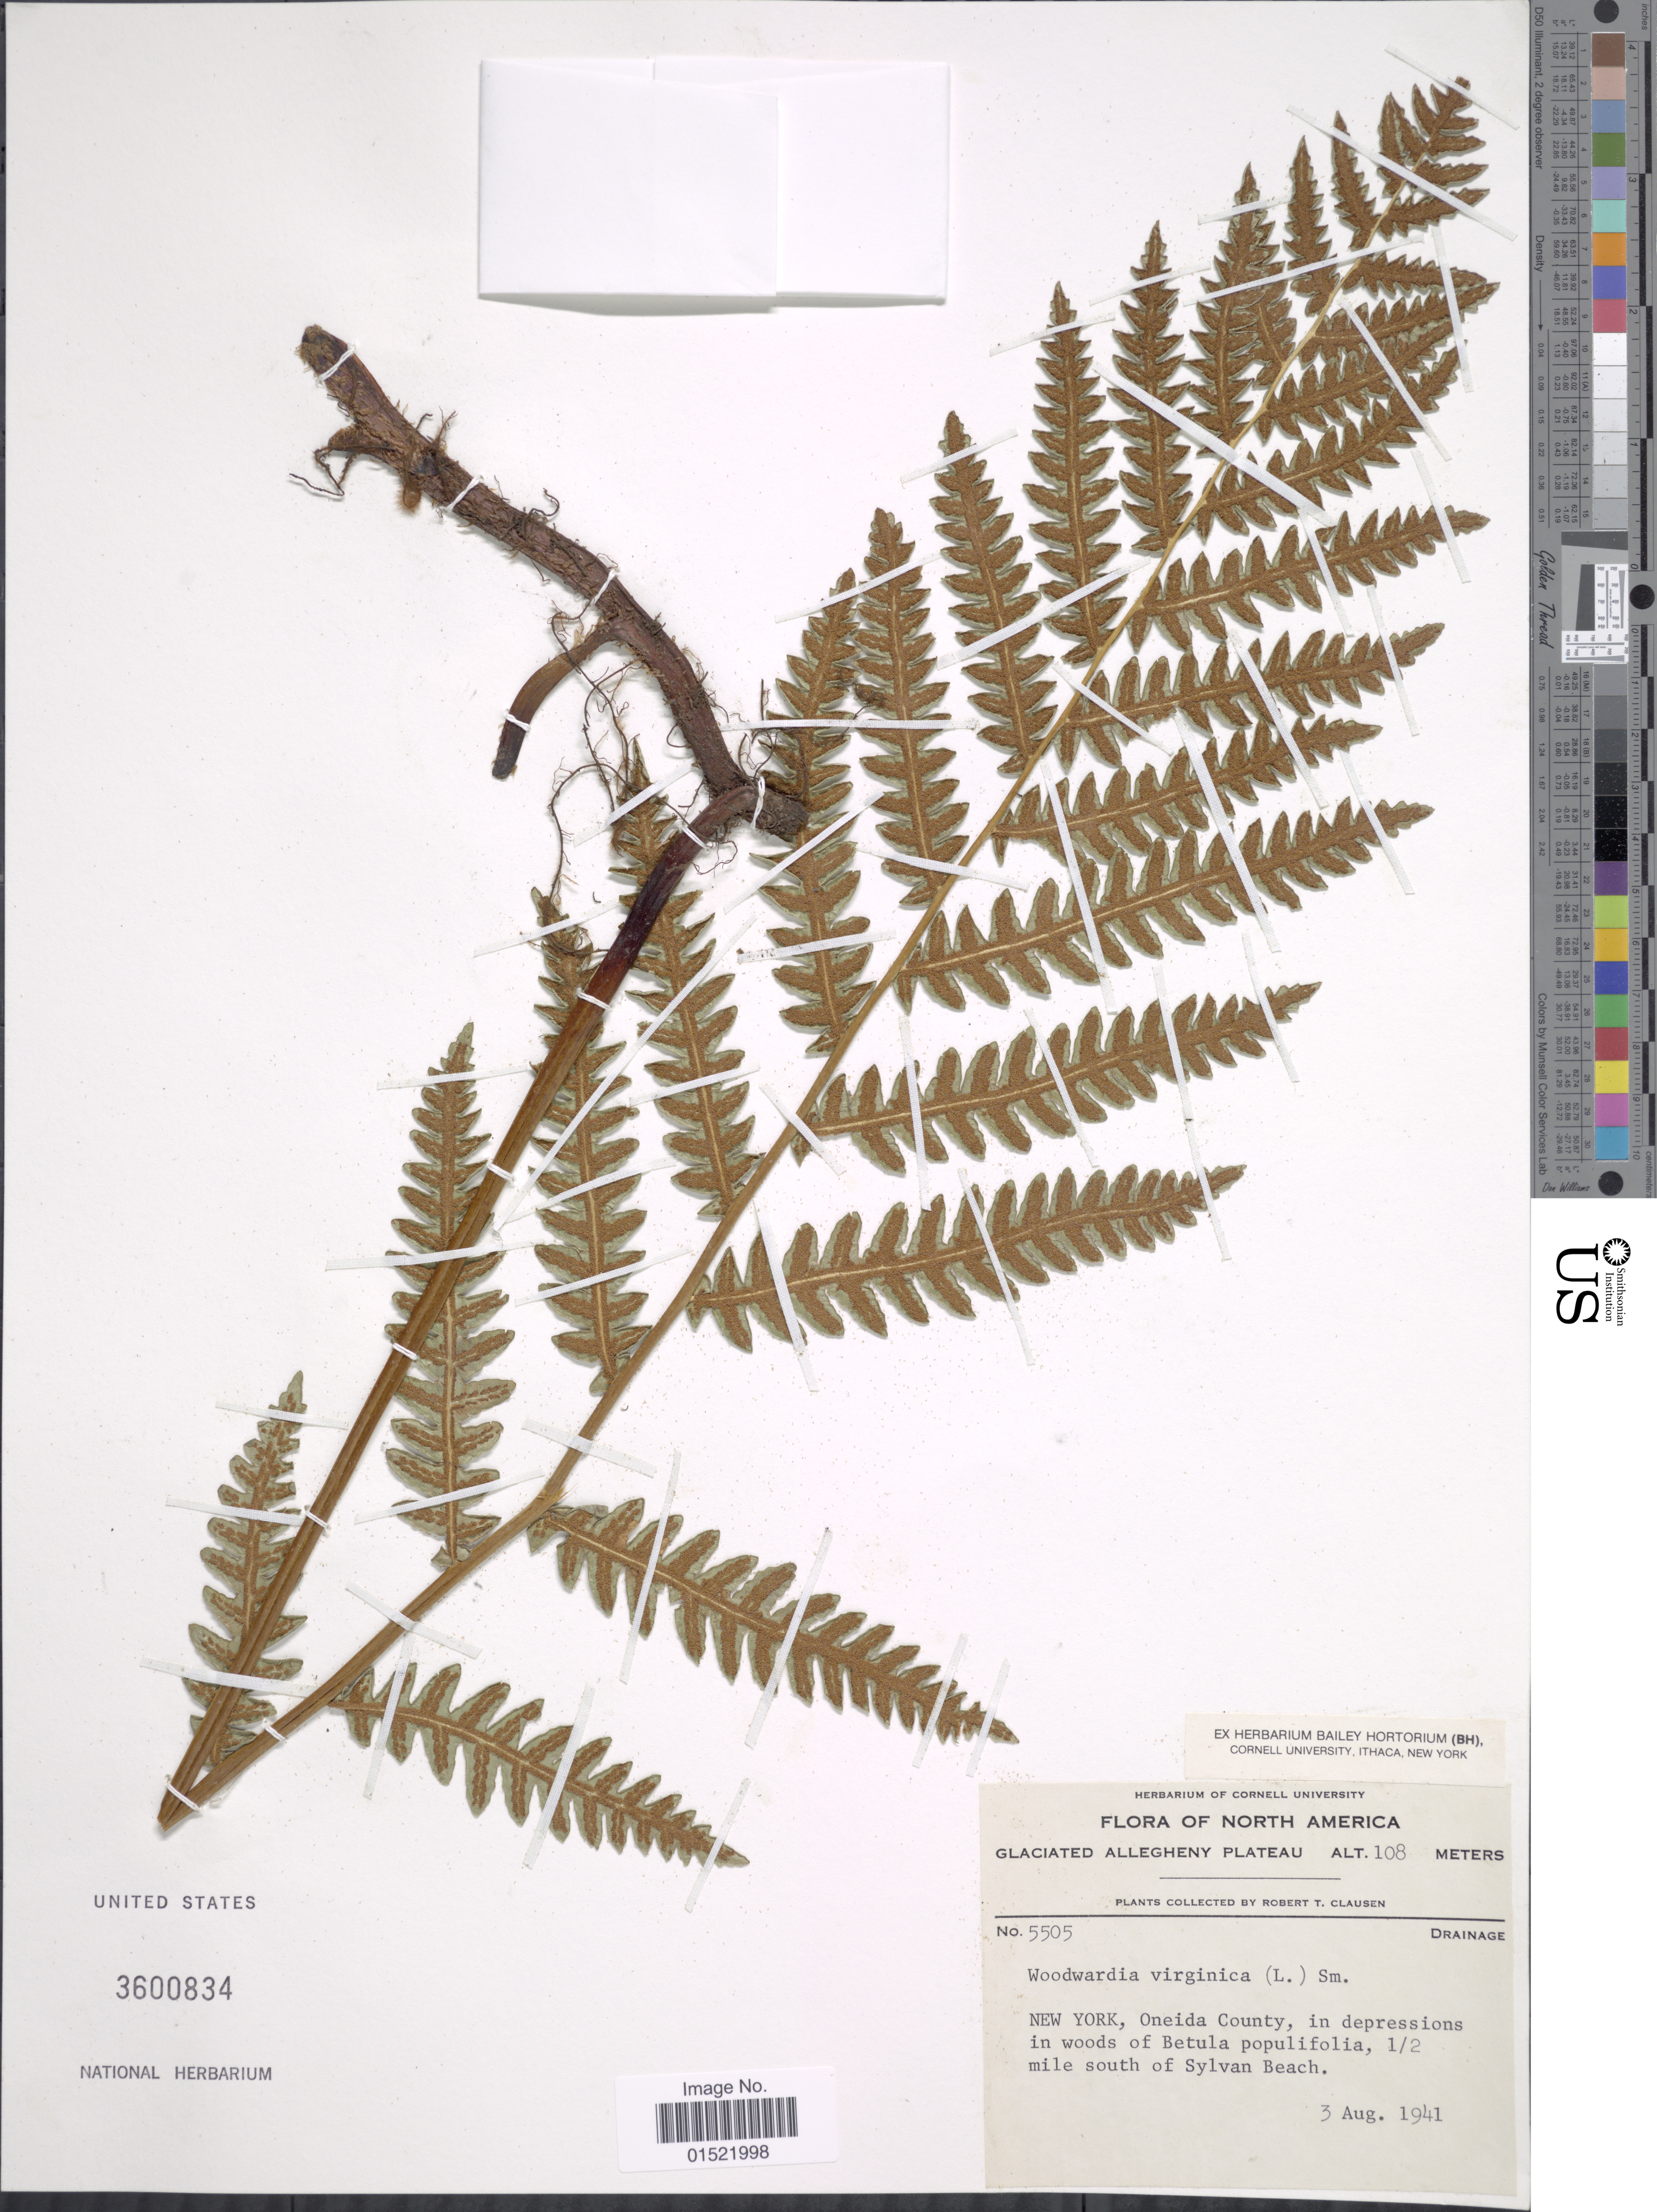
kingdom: Plantae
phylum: Tracheophyta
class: Polypodiopsida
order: Polypodiales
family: Blechnaceae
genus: Woodwardia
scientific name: Woodwardia virginica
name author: (L.) R.M. Sm.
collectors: R. T. Clausen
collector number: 5505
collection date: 1941-08-03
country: United States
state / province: New York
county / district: Oneida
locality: North America, Allegheny Plateau, New York, Oneida County, in depressions in woods of Betula populifolia, 1/2 mile south of Sylvan Beach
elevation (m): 108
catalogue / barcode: US 3600834